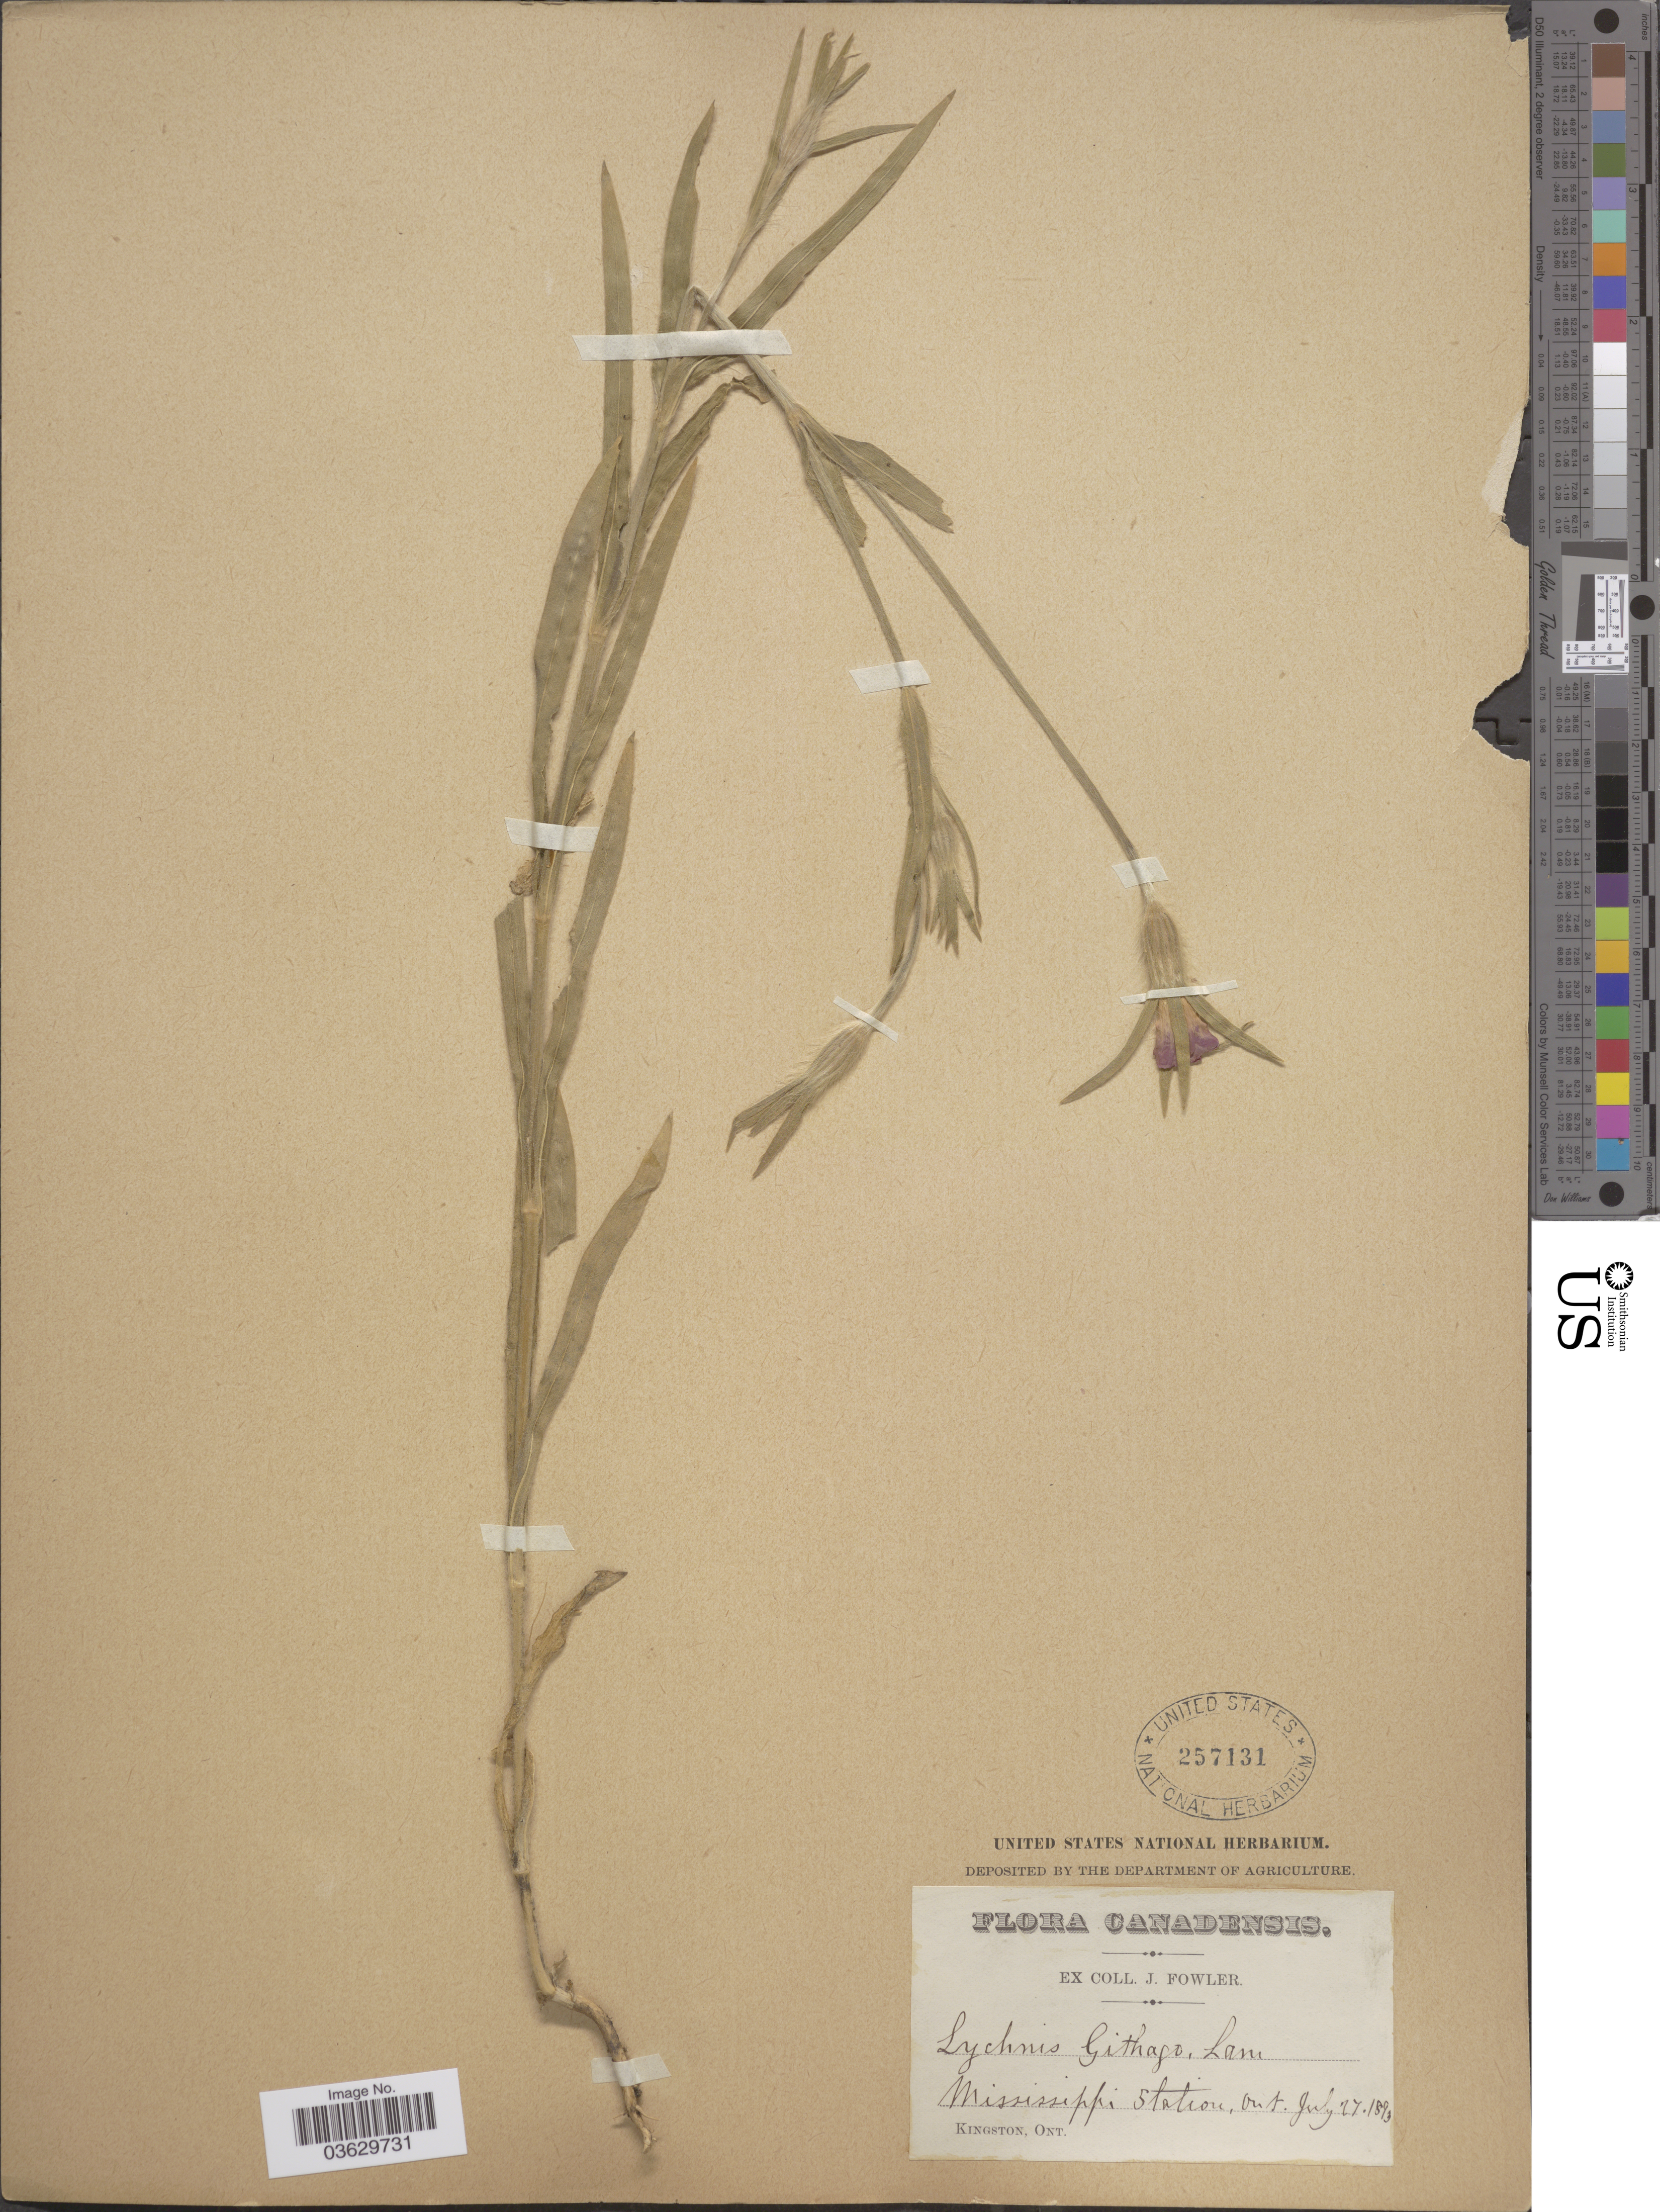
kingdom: Plantae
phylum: Tracheophyta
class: Magnoliopsida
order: Caryophyllales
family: Caryophyllaceae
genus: Agrostemma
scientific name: Agrostemma githago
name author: L.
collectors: J. Fowler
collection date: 1893-07-27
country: Canada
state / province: Ontario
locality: Mississippi Station.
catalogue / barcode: US 257131